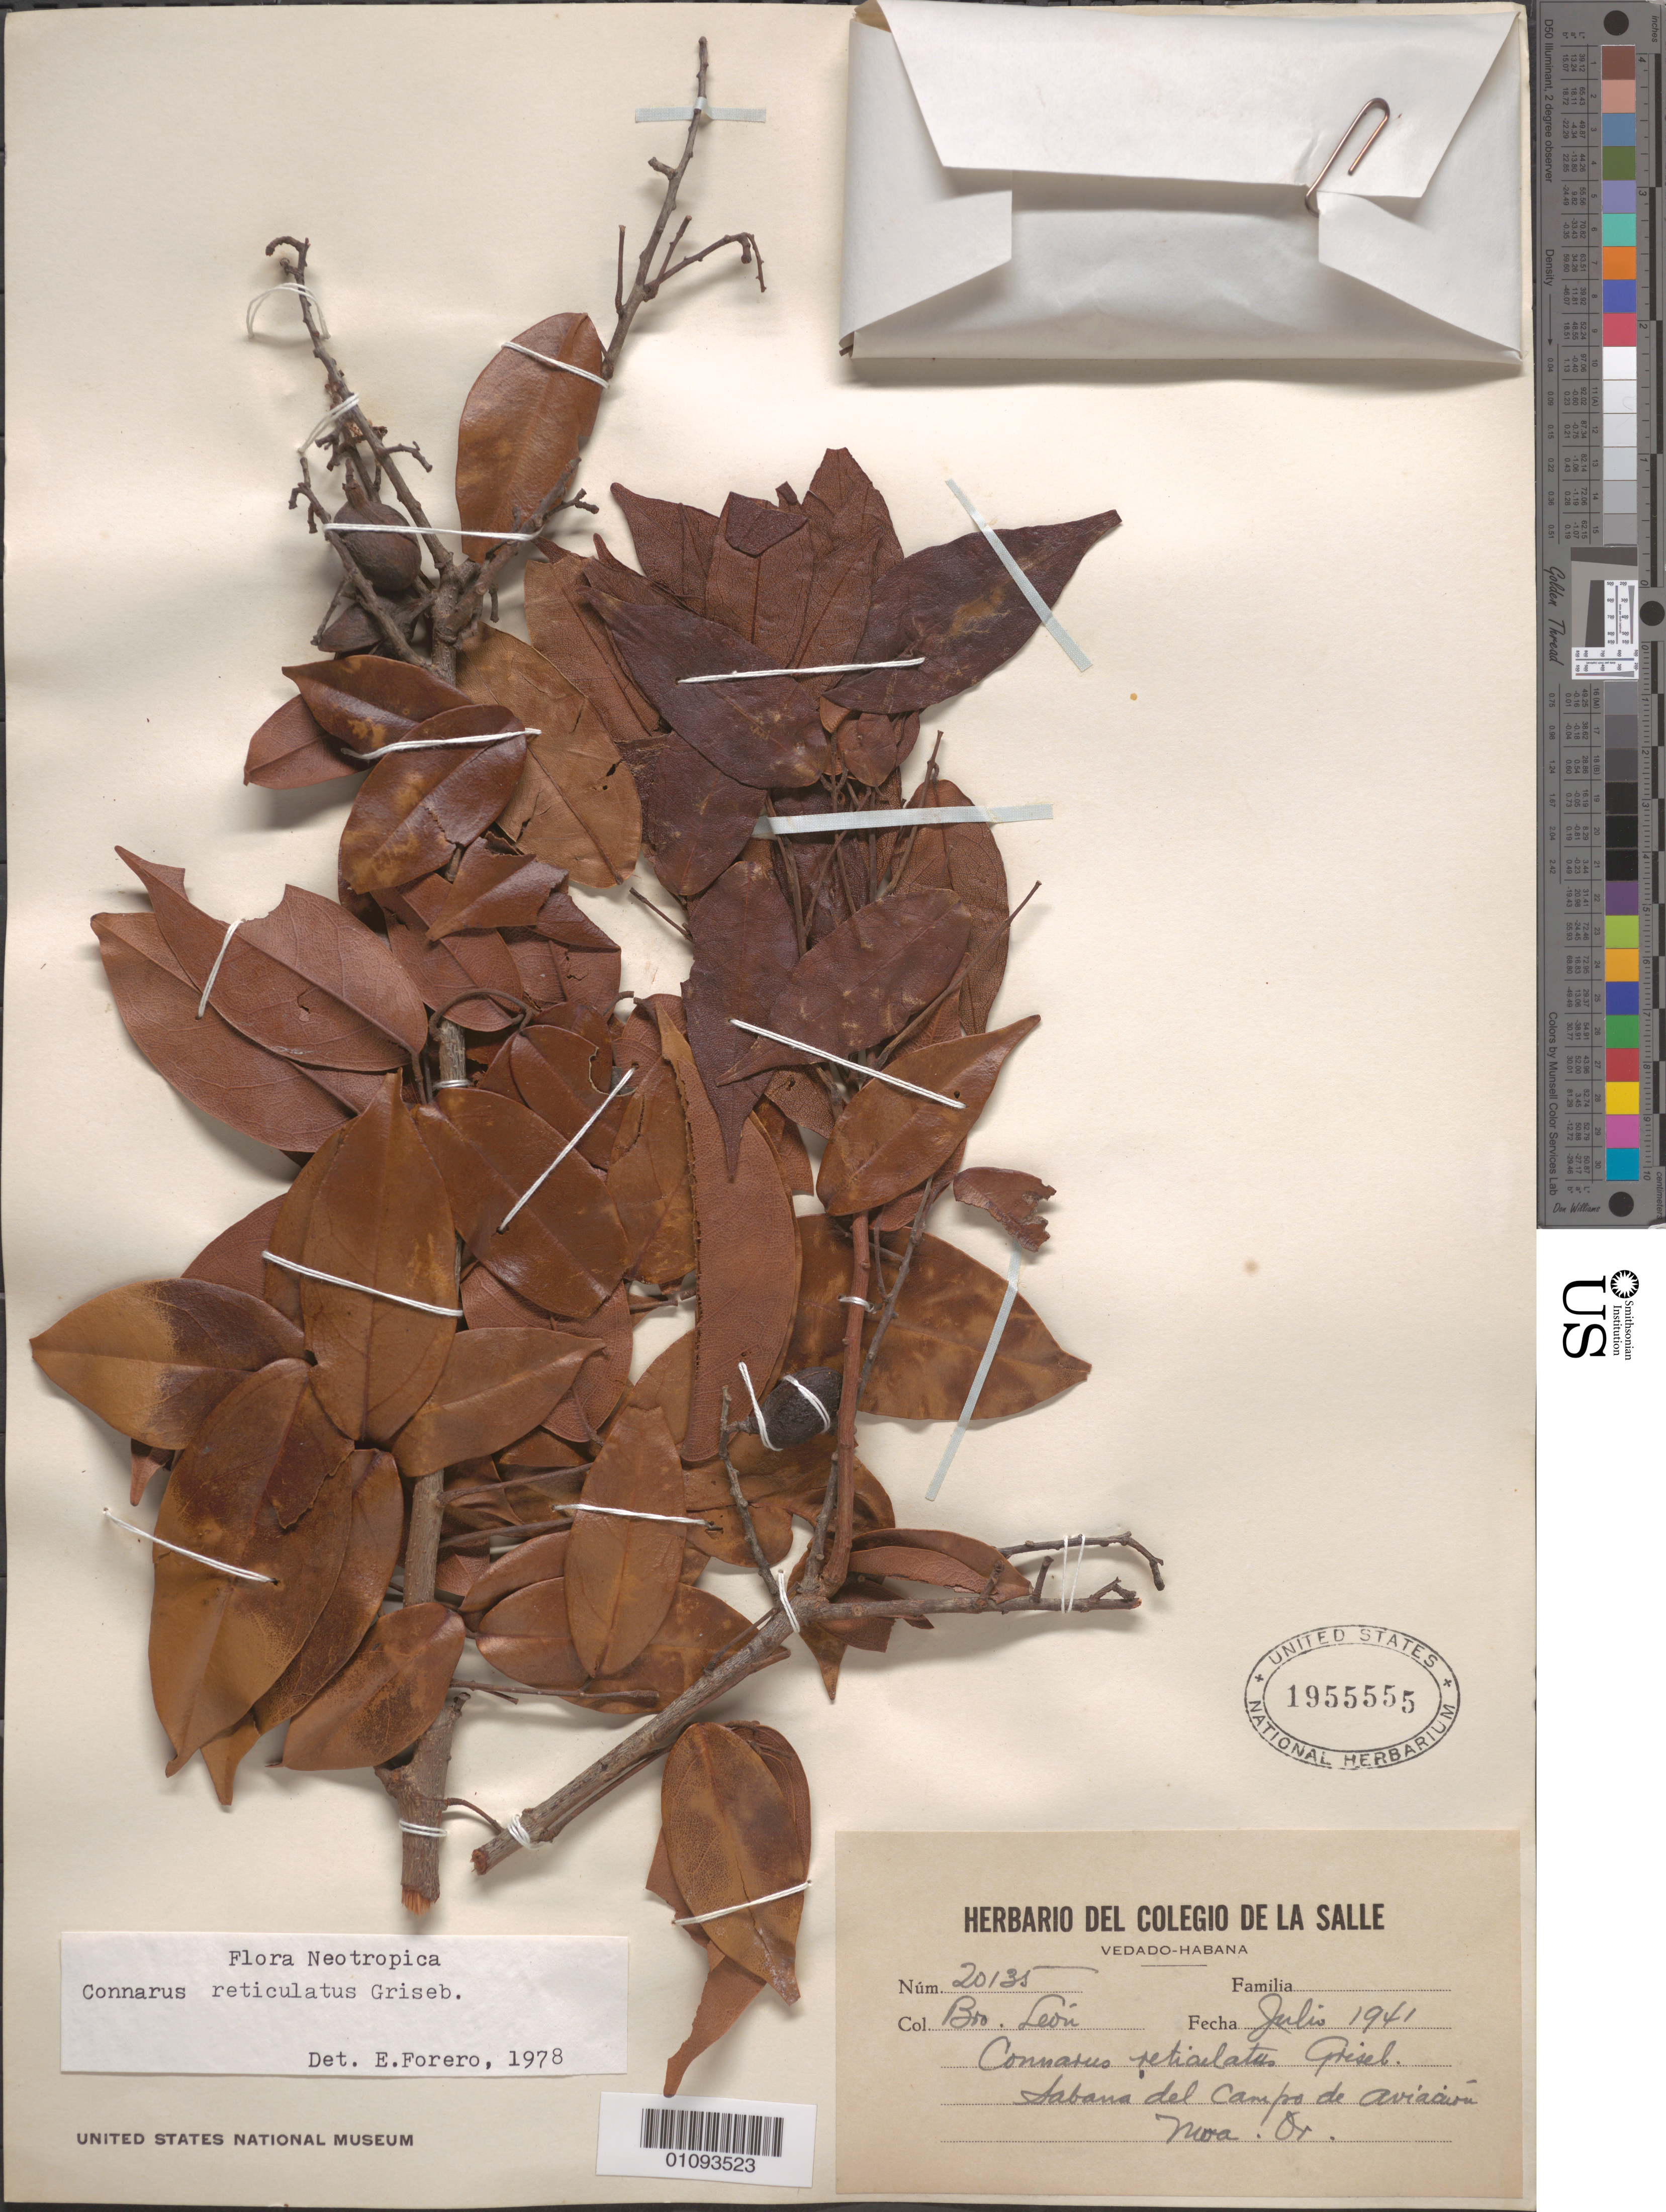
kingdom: Plantae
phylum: Tracheophyta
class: Magnoliopsida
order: Oxalidales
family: Connaraceae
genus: Connarus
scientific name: Connarus reticulatus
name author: Griseb.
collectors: Bro. León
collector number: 20135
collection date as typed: Jul 1941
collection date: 1941-07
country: Cuba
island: Cuba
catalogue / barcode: US 1955555